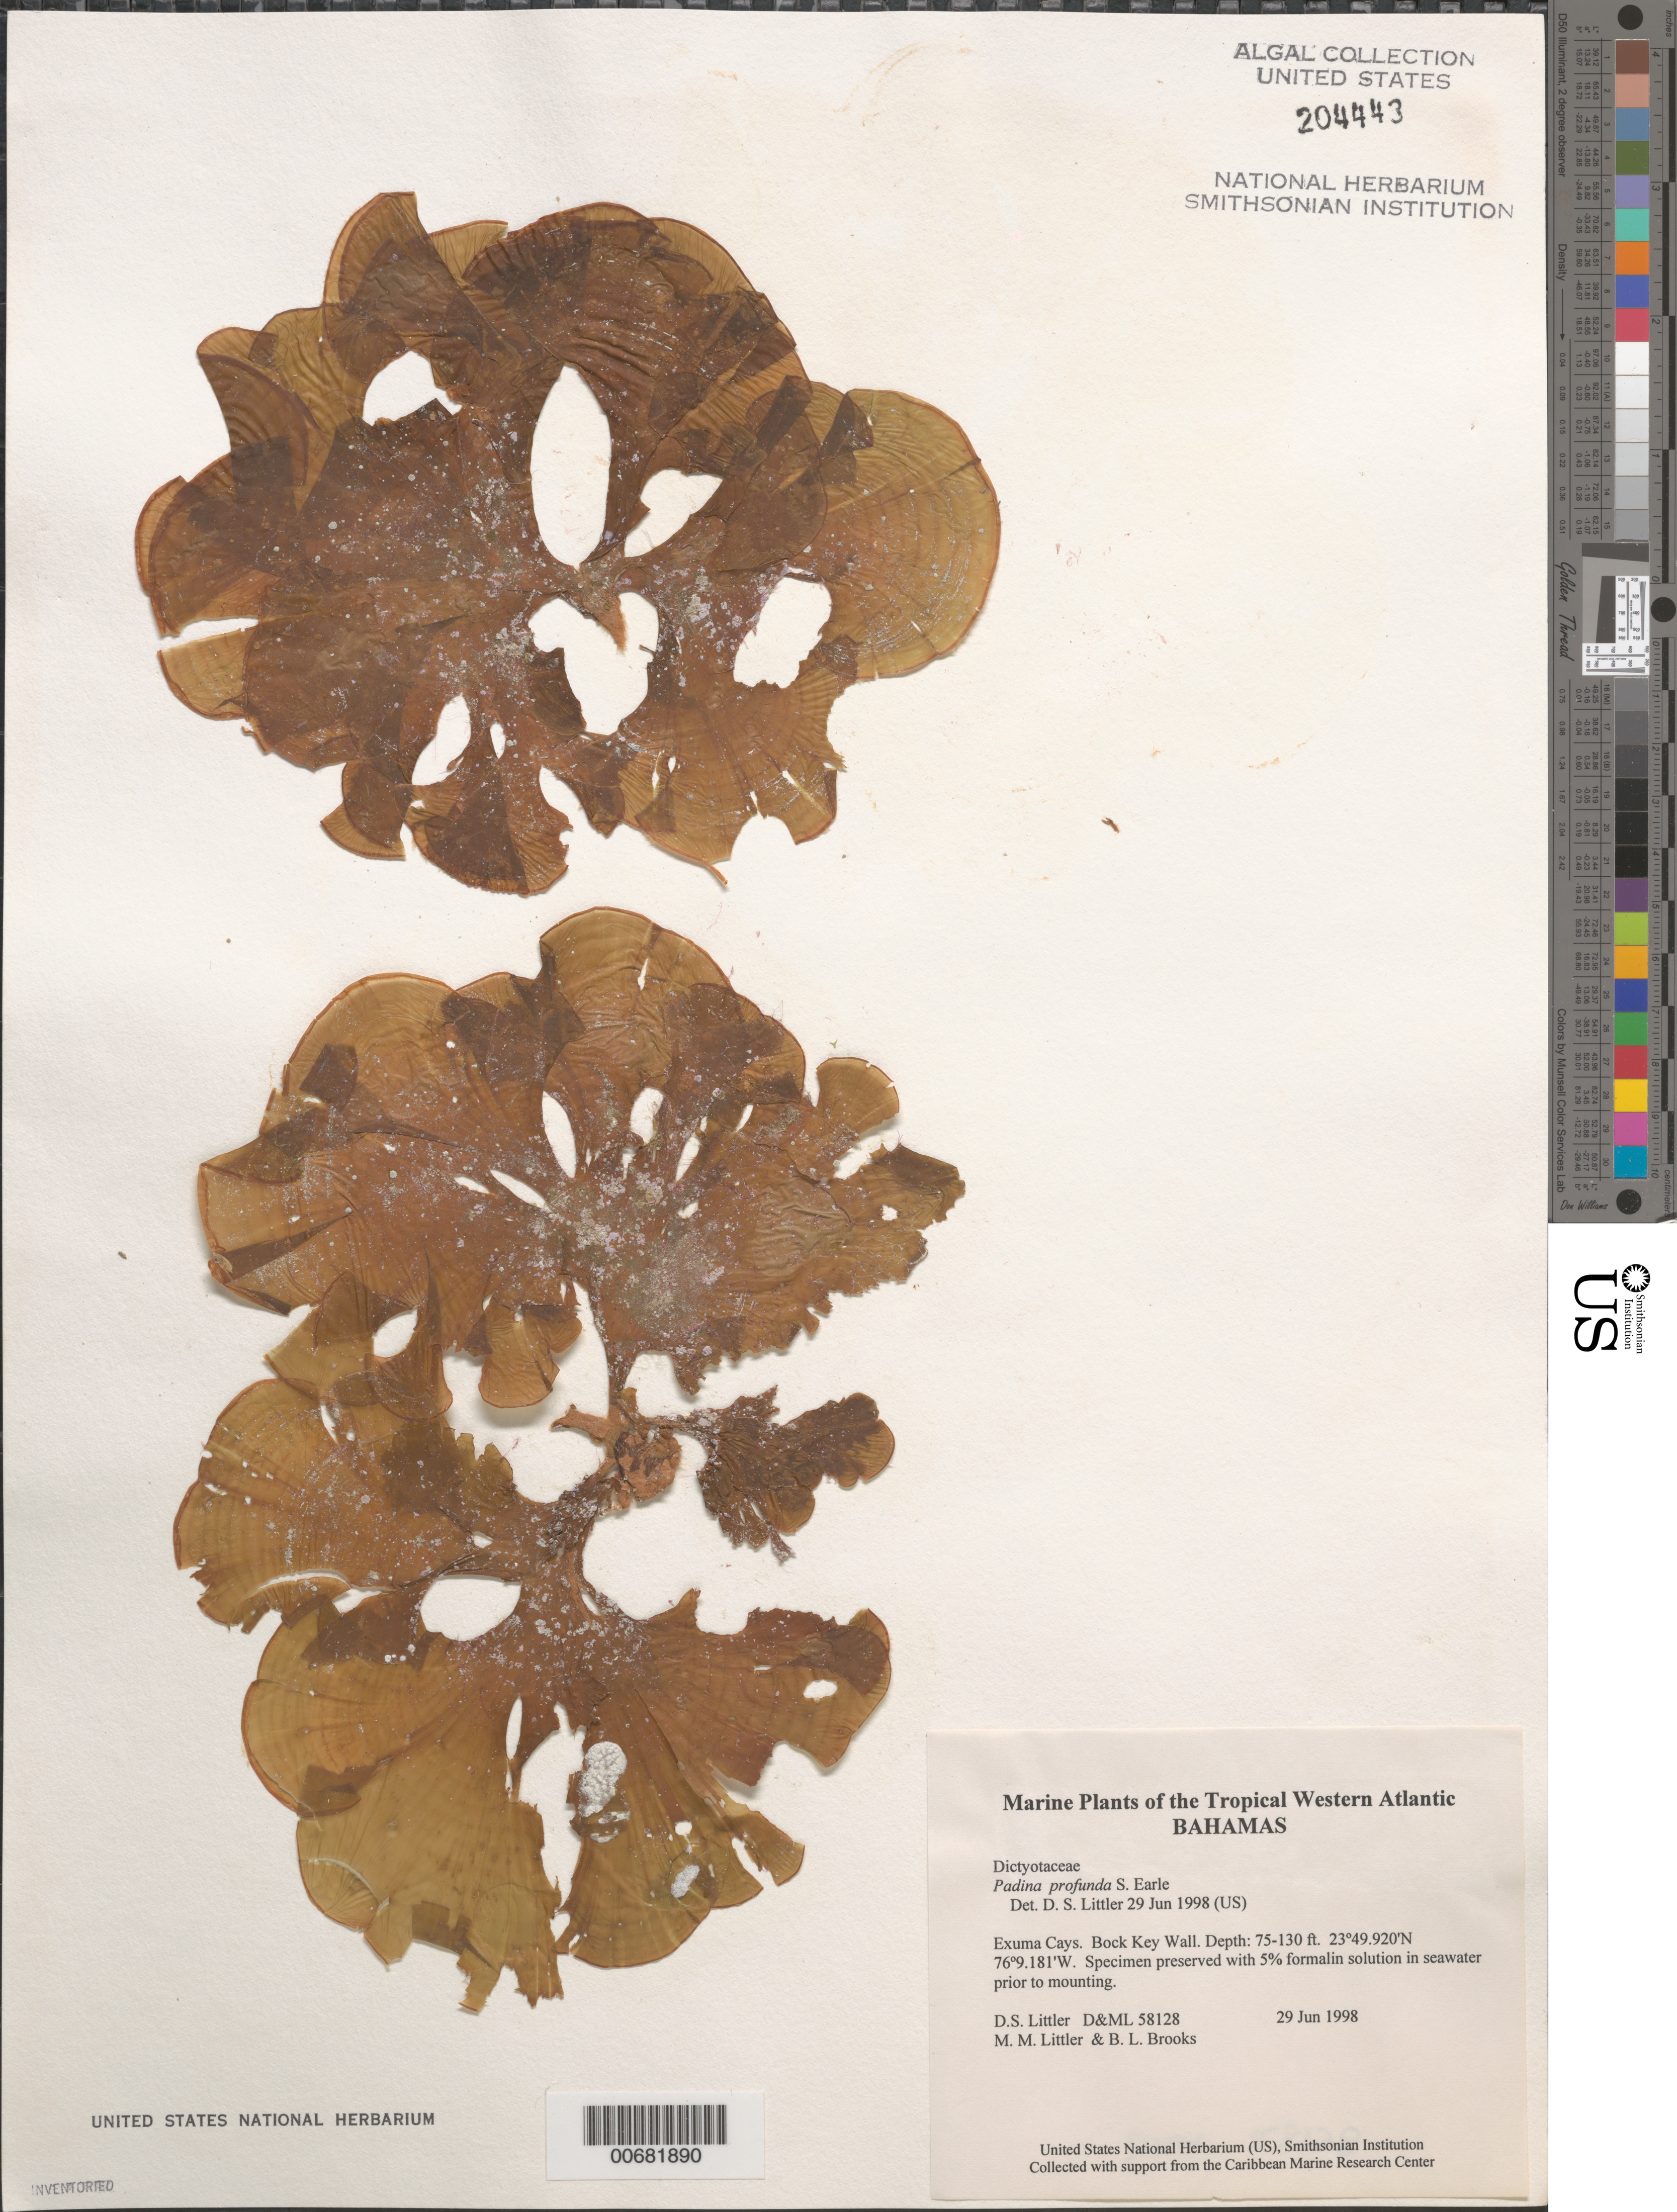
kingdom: Chromista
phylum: Ochrophyta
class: Phaeophyceae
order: Dictyotales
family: Dictyotaceae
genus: Padina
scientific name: Padina profunda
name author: S.A. Earle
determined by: Littler, D. S.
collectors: D. S. Littler, M. M. Littler & B. Brooks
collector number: D&ML 58128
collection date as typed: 29 Jun 1998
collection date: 1998-06-29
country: Bahamas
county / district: Exuma District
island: Bock Key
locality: Bock Key Wall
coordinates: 23 49.920' N, 76 9.181' W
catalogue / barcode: US 204443